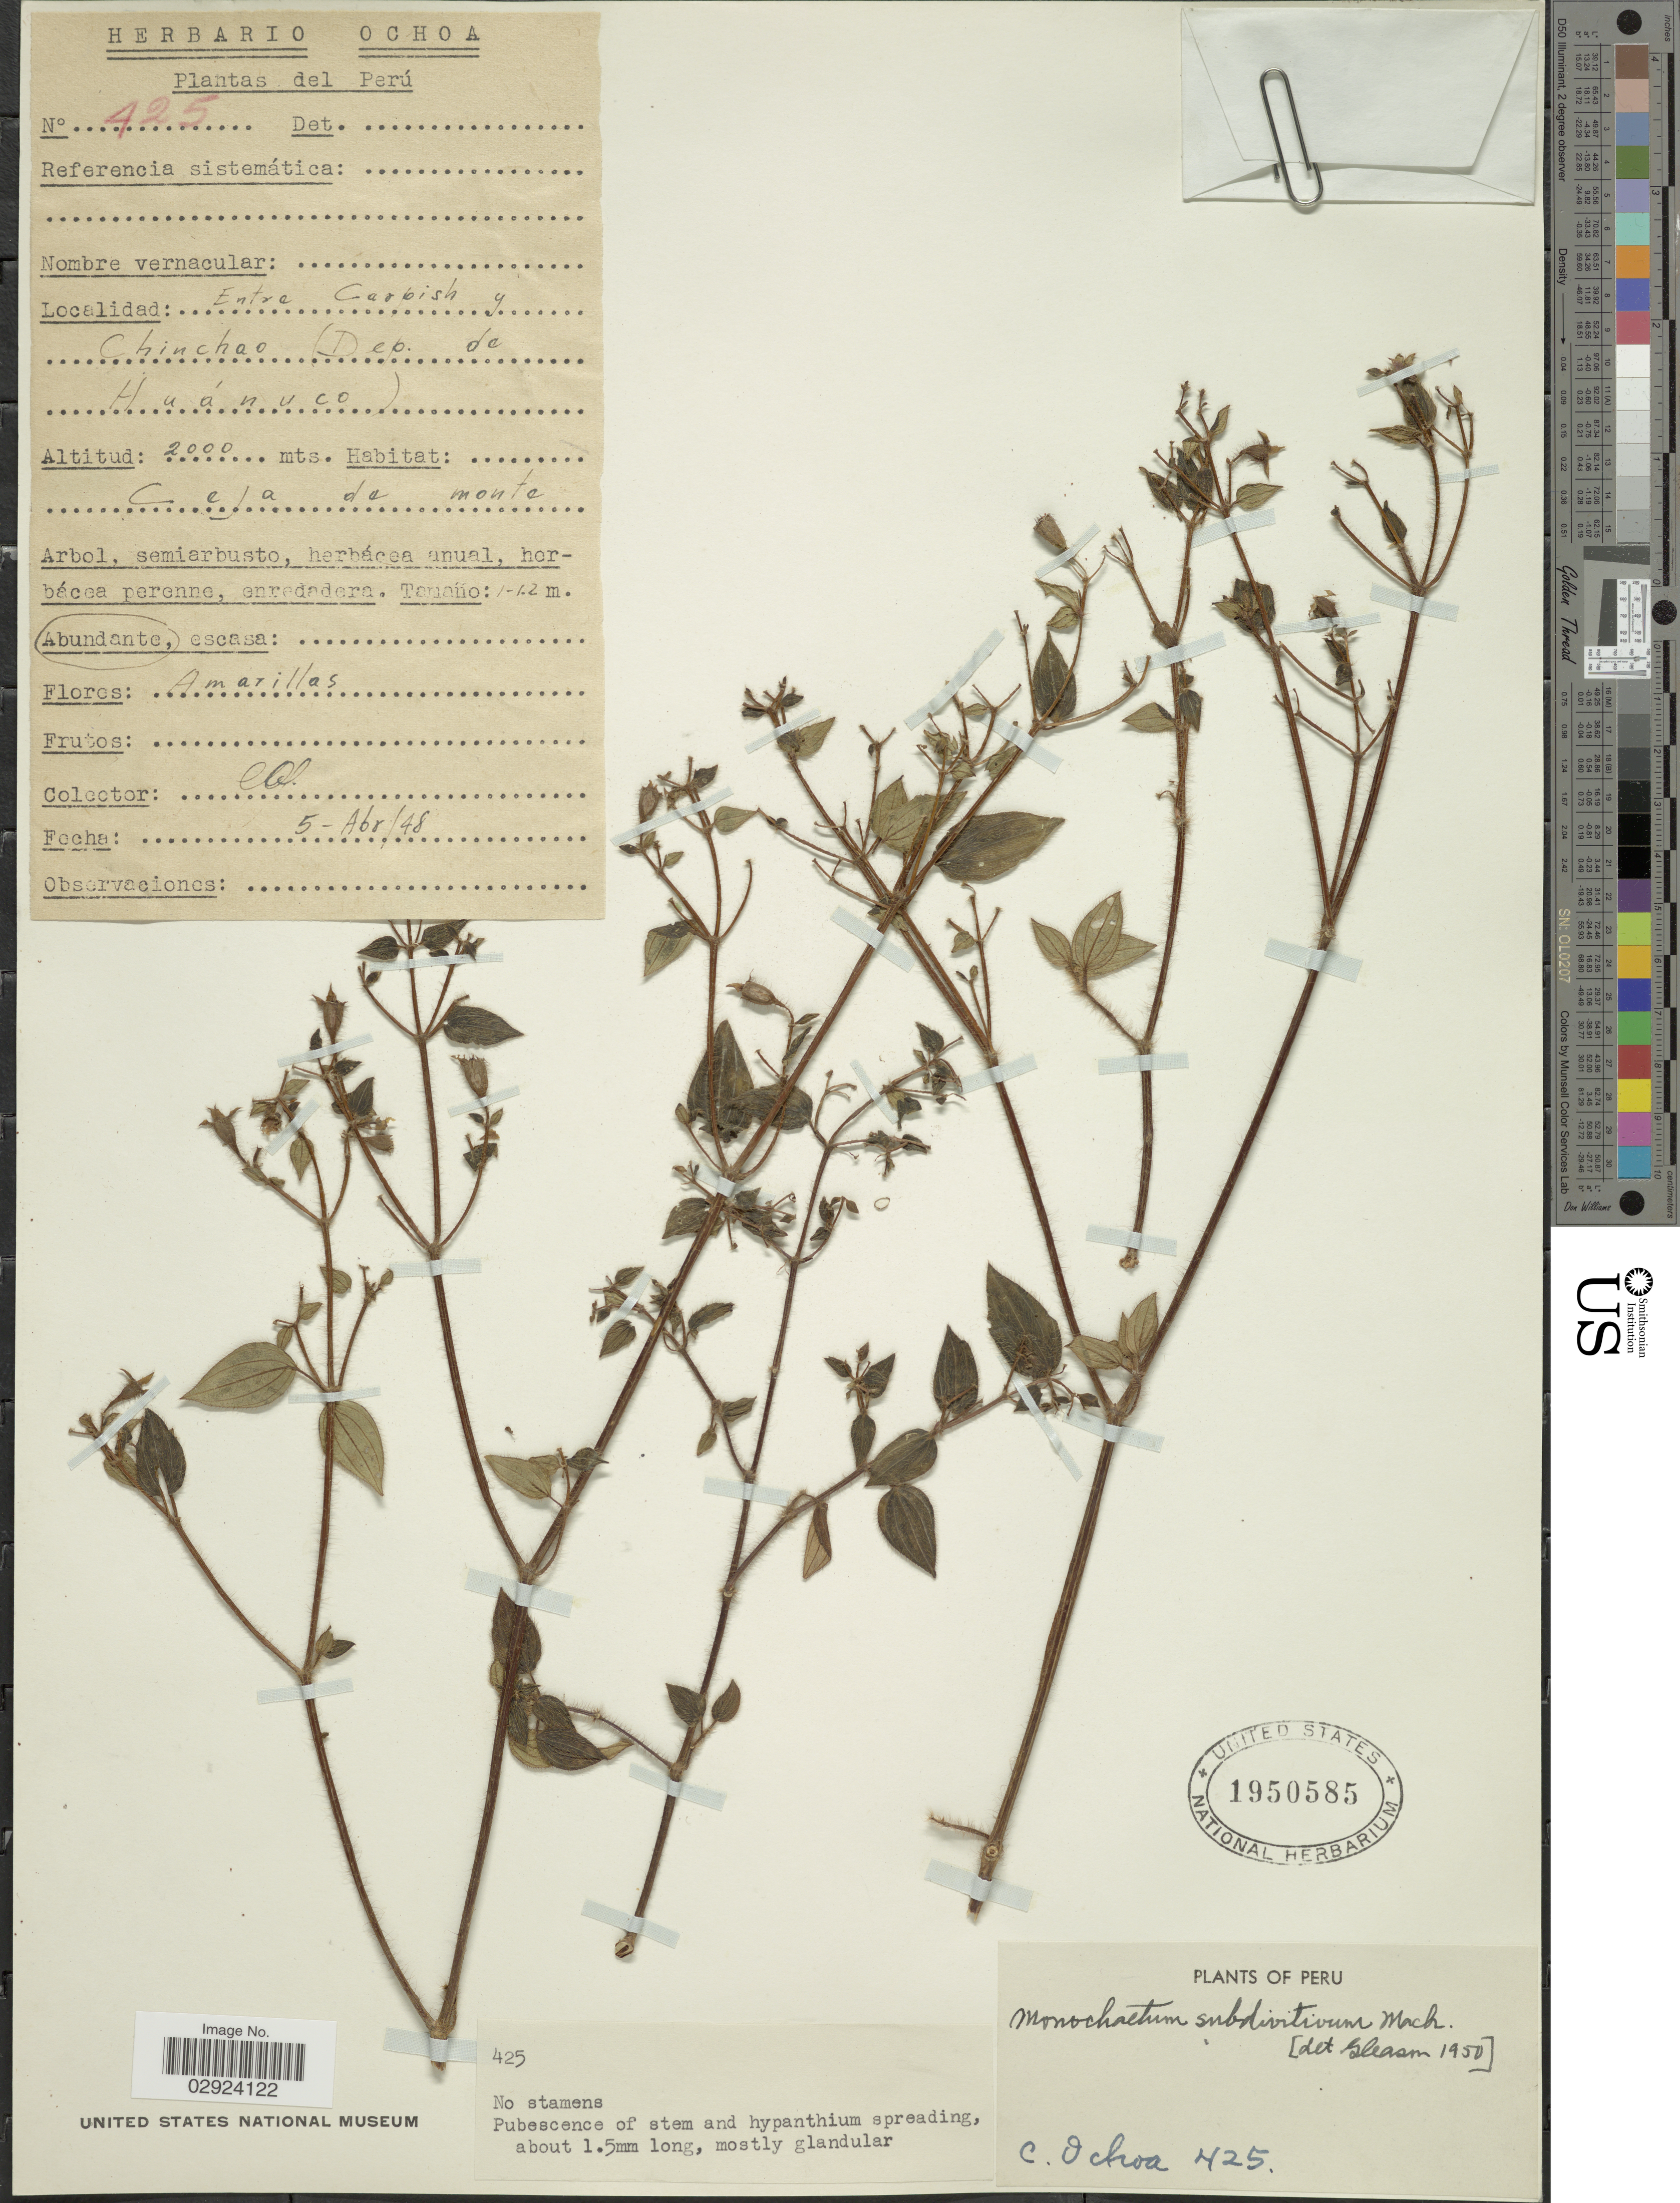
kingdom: Plantae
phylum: Tracheophyta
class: Magnoliopsida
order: Myrtales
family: Melastomataceae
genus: Monochaetum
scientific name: Monochaetum subditivum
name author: J.F. Macbr.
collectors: C. Ochoa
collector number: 425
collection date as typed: Transcribed d/m/y: 5/4/48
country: Peru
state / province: Huánuco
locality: Entre Carpish y Chinchao (Dep. de Huánuco).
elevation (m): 2000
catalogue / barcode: US 1950585